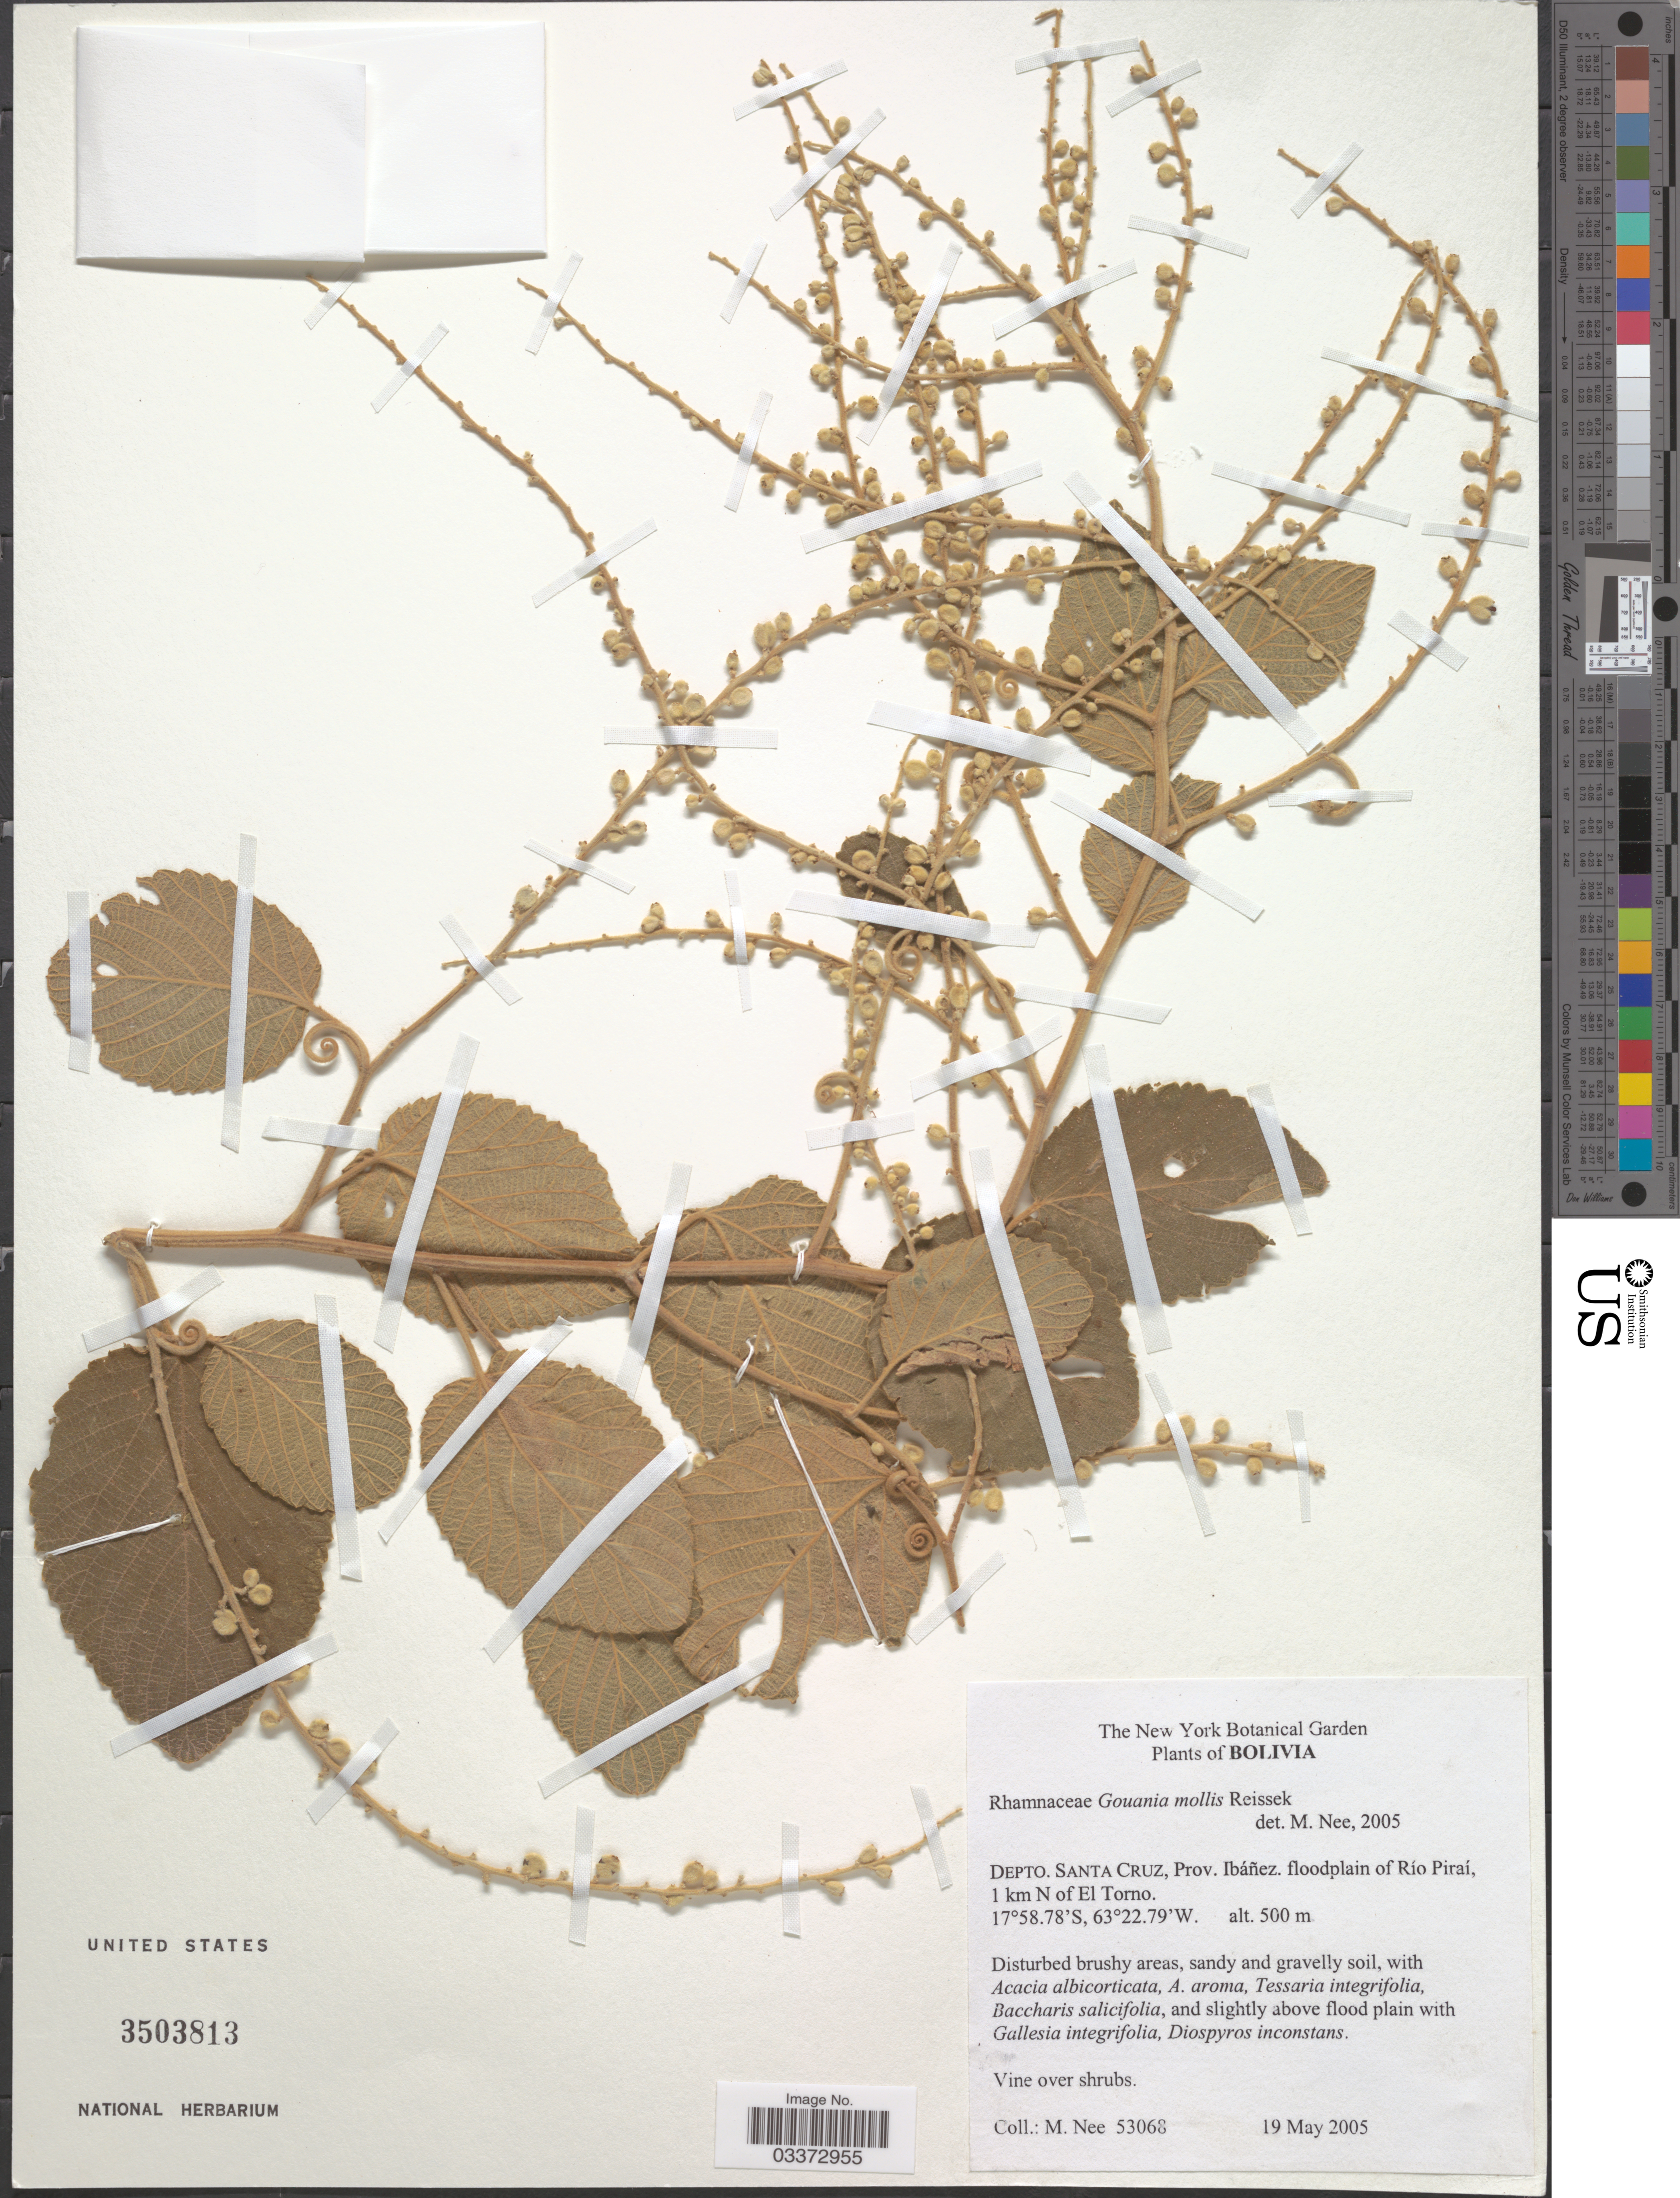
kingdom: Plantae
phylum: Tracheophyta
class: Magnoliopsida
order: Rosales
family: Rhamnaceae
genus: Gouania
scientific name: Gouania latifolia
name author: Reissek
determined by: Figueira, Mauricio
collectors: M. Nee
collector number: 53068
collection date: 2005-05-19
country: Bolivia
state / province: Santa Cruz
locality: Depto. Santa Cruz, Prov. Ibáñez. Floodplain of Río Piraí, 1 km N of El Torno.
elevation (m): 500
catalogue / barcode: US 3503813